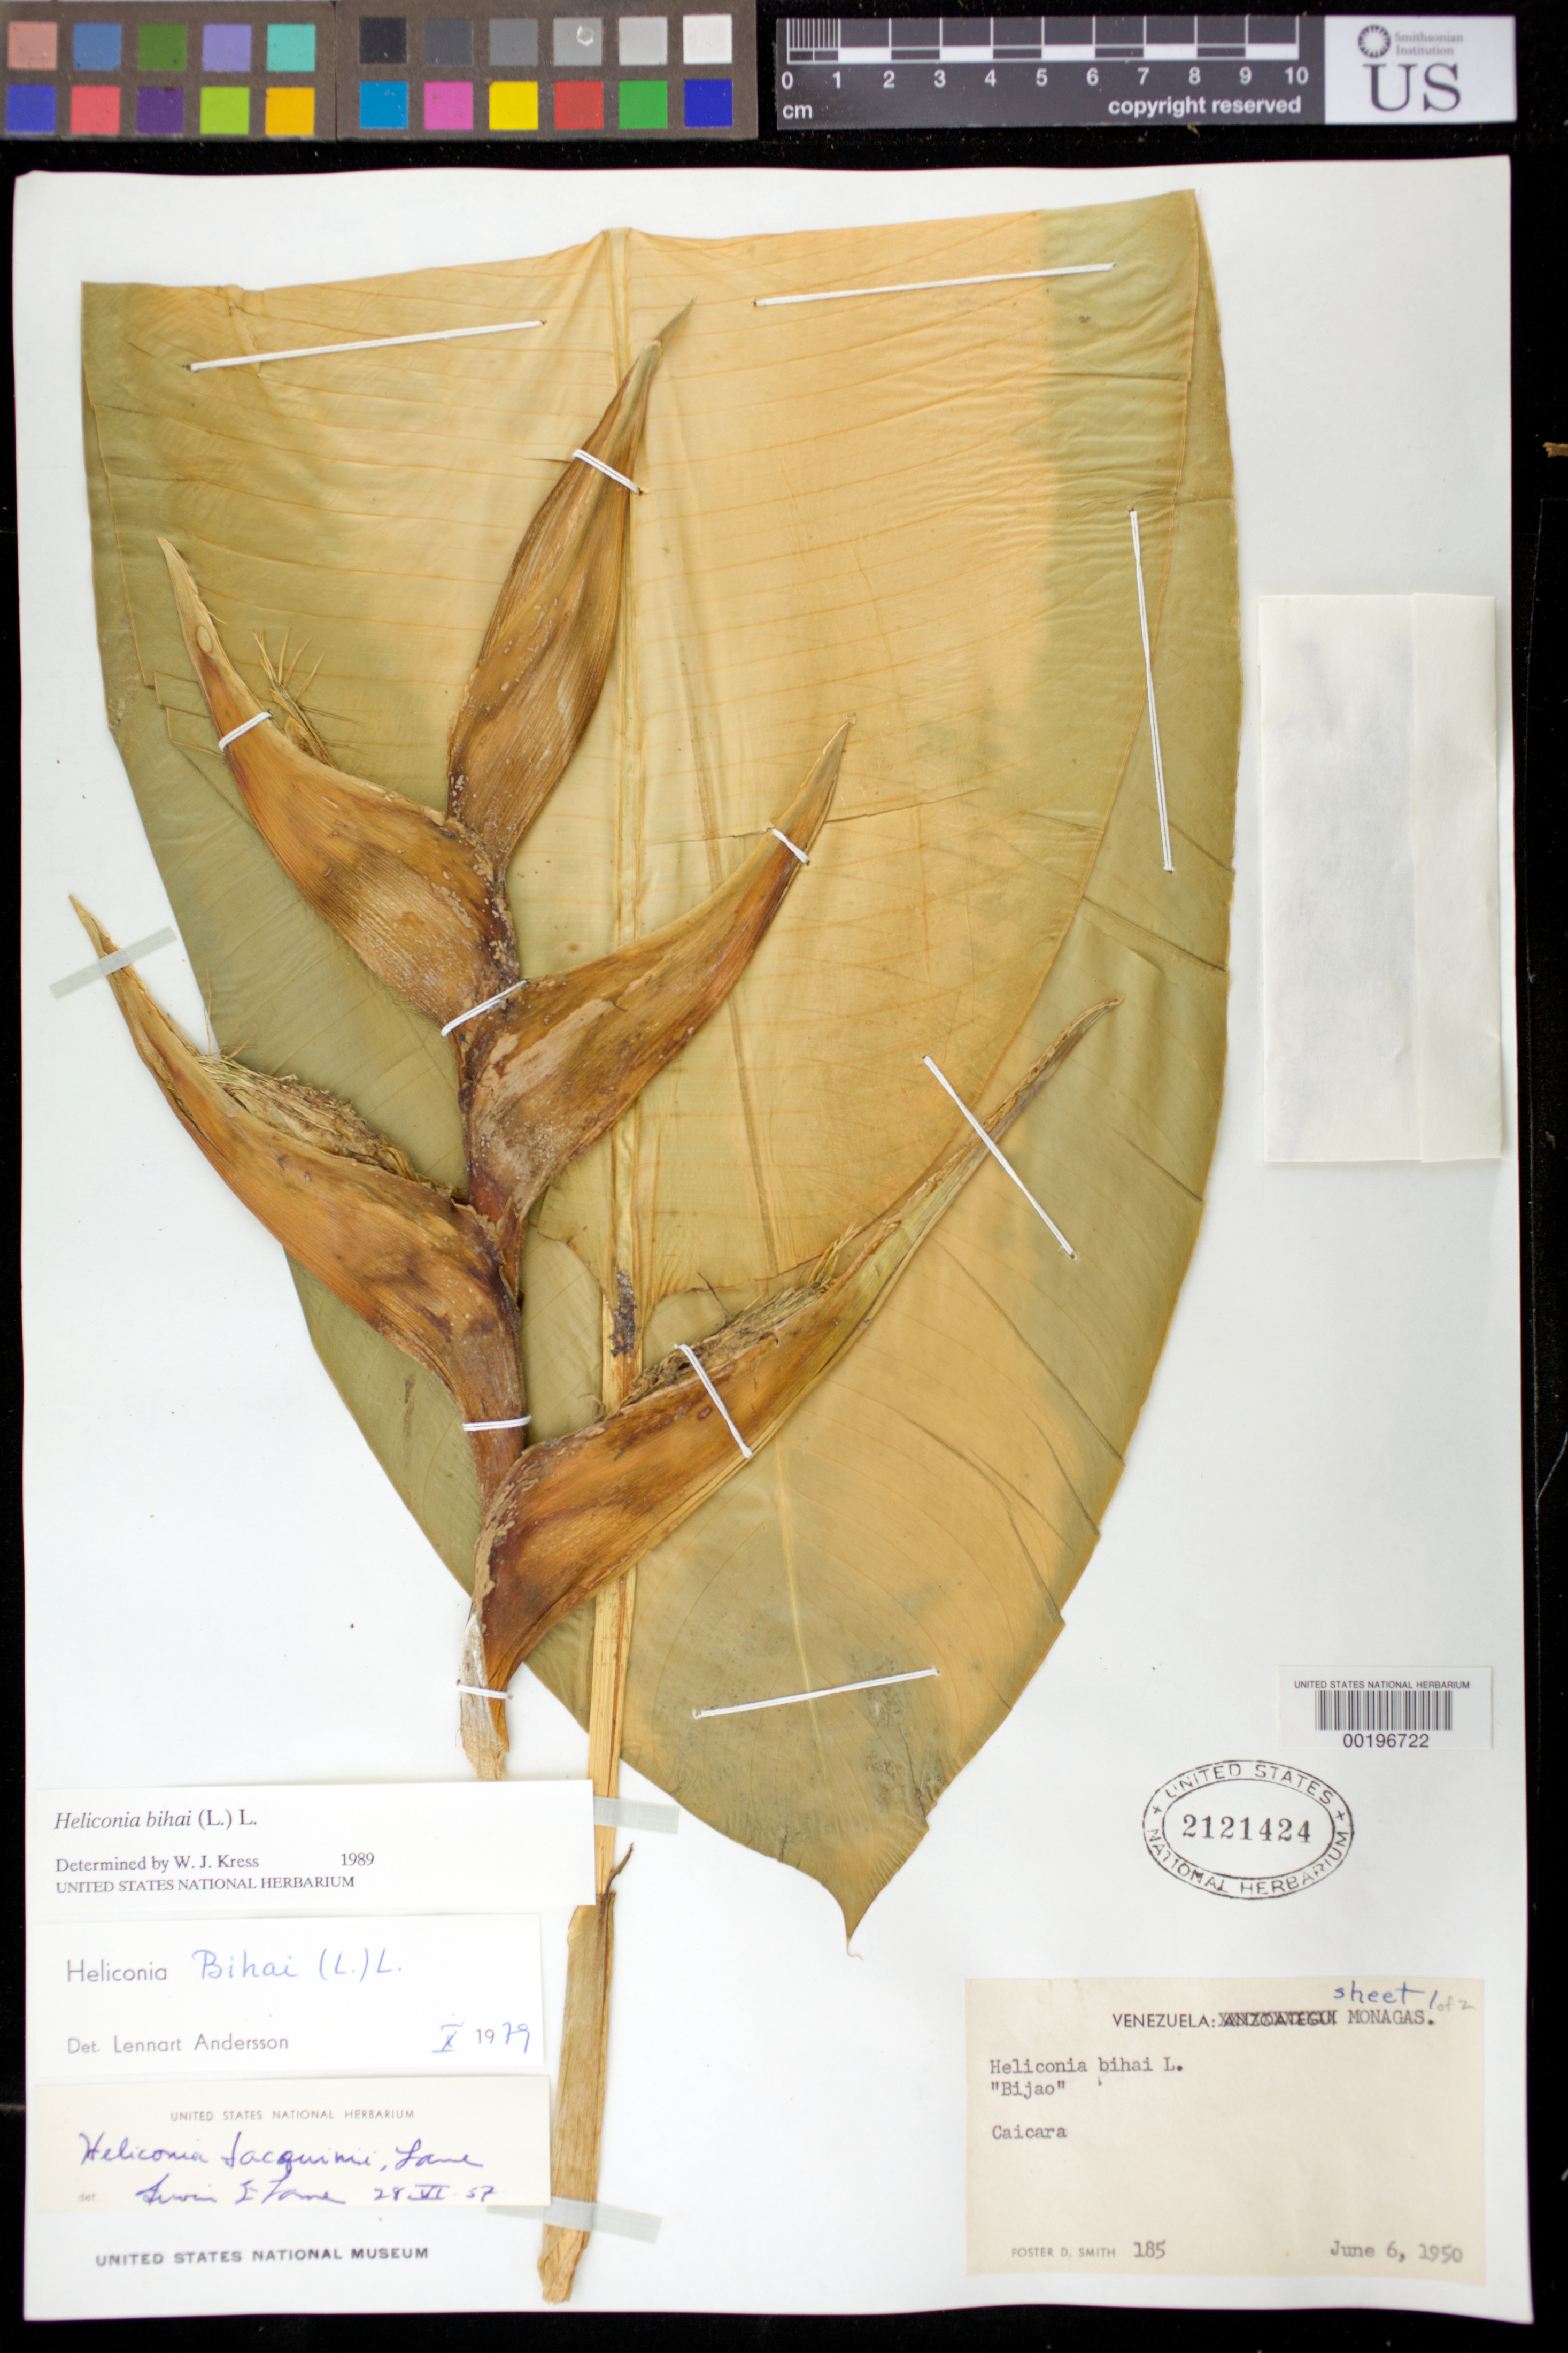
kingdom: Plantae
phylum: Tracheophyta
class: Liliopsida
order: Zingiberales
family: Heliconiaceae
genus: Heliconia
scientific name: Heliconia bihai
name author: (L.) L.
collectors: F. Smith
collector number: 185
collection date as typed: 06 Jun 1950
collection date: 1950-06-06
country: Venezuela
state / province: Monagas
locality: Caicara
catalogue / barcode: US 2121424